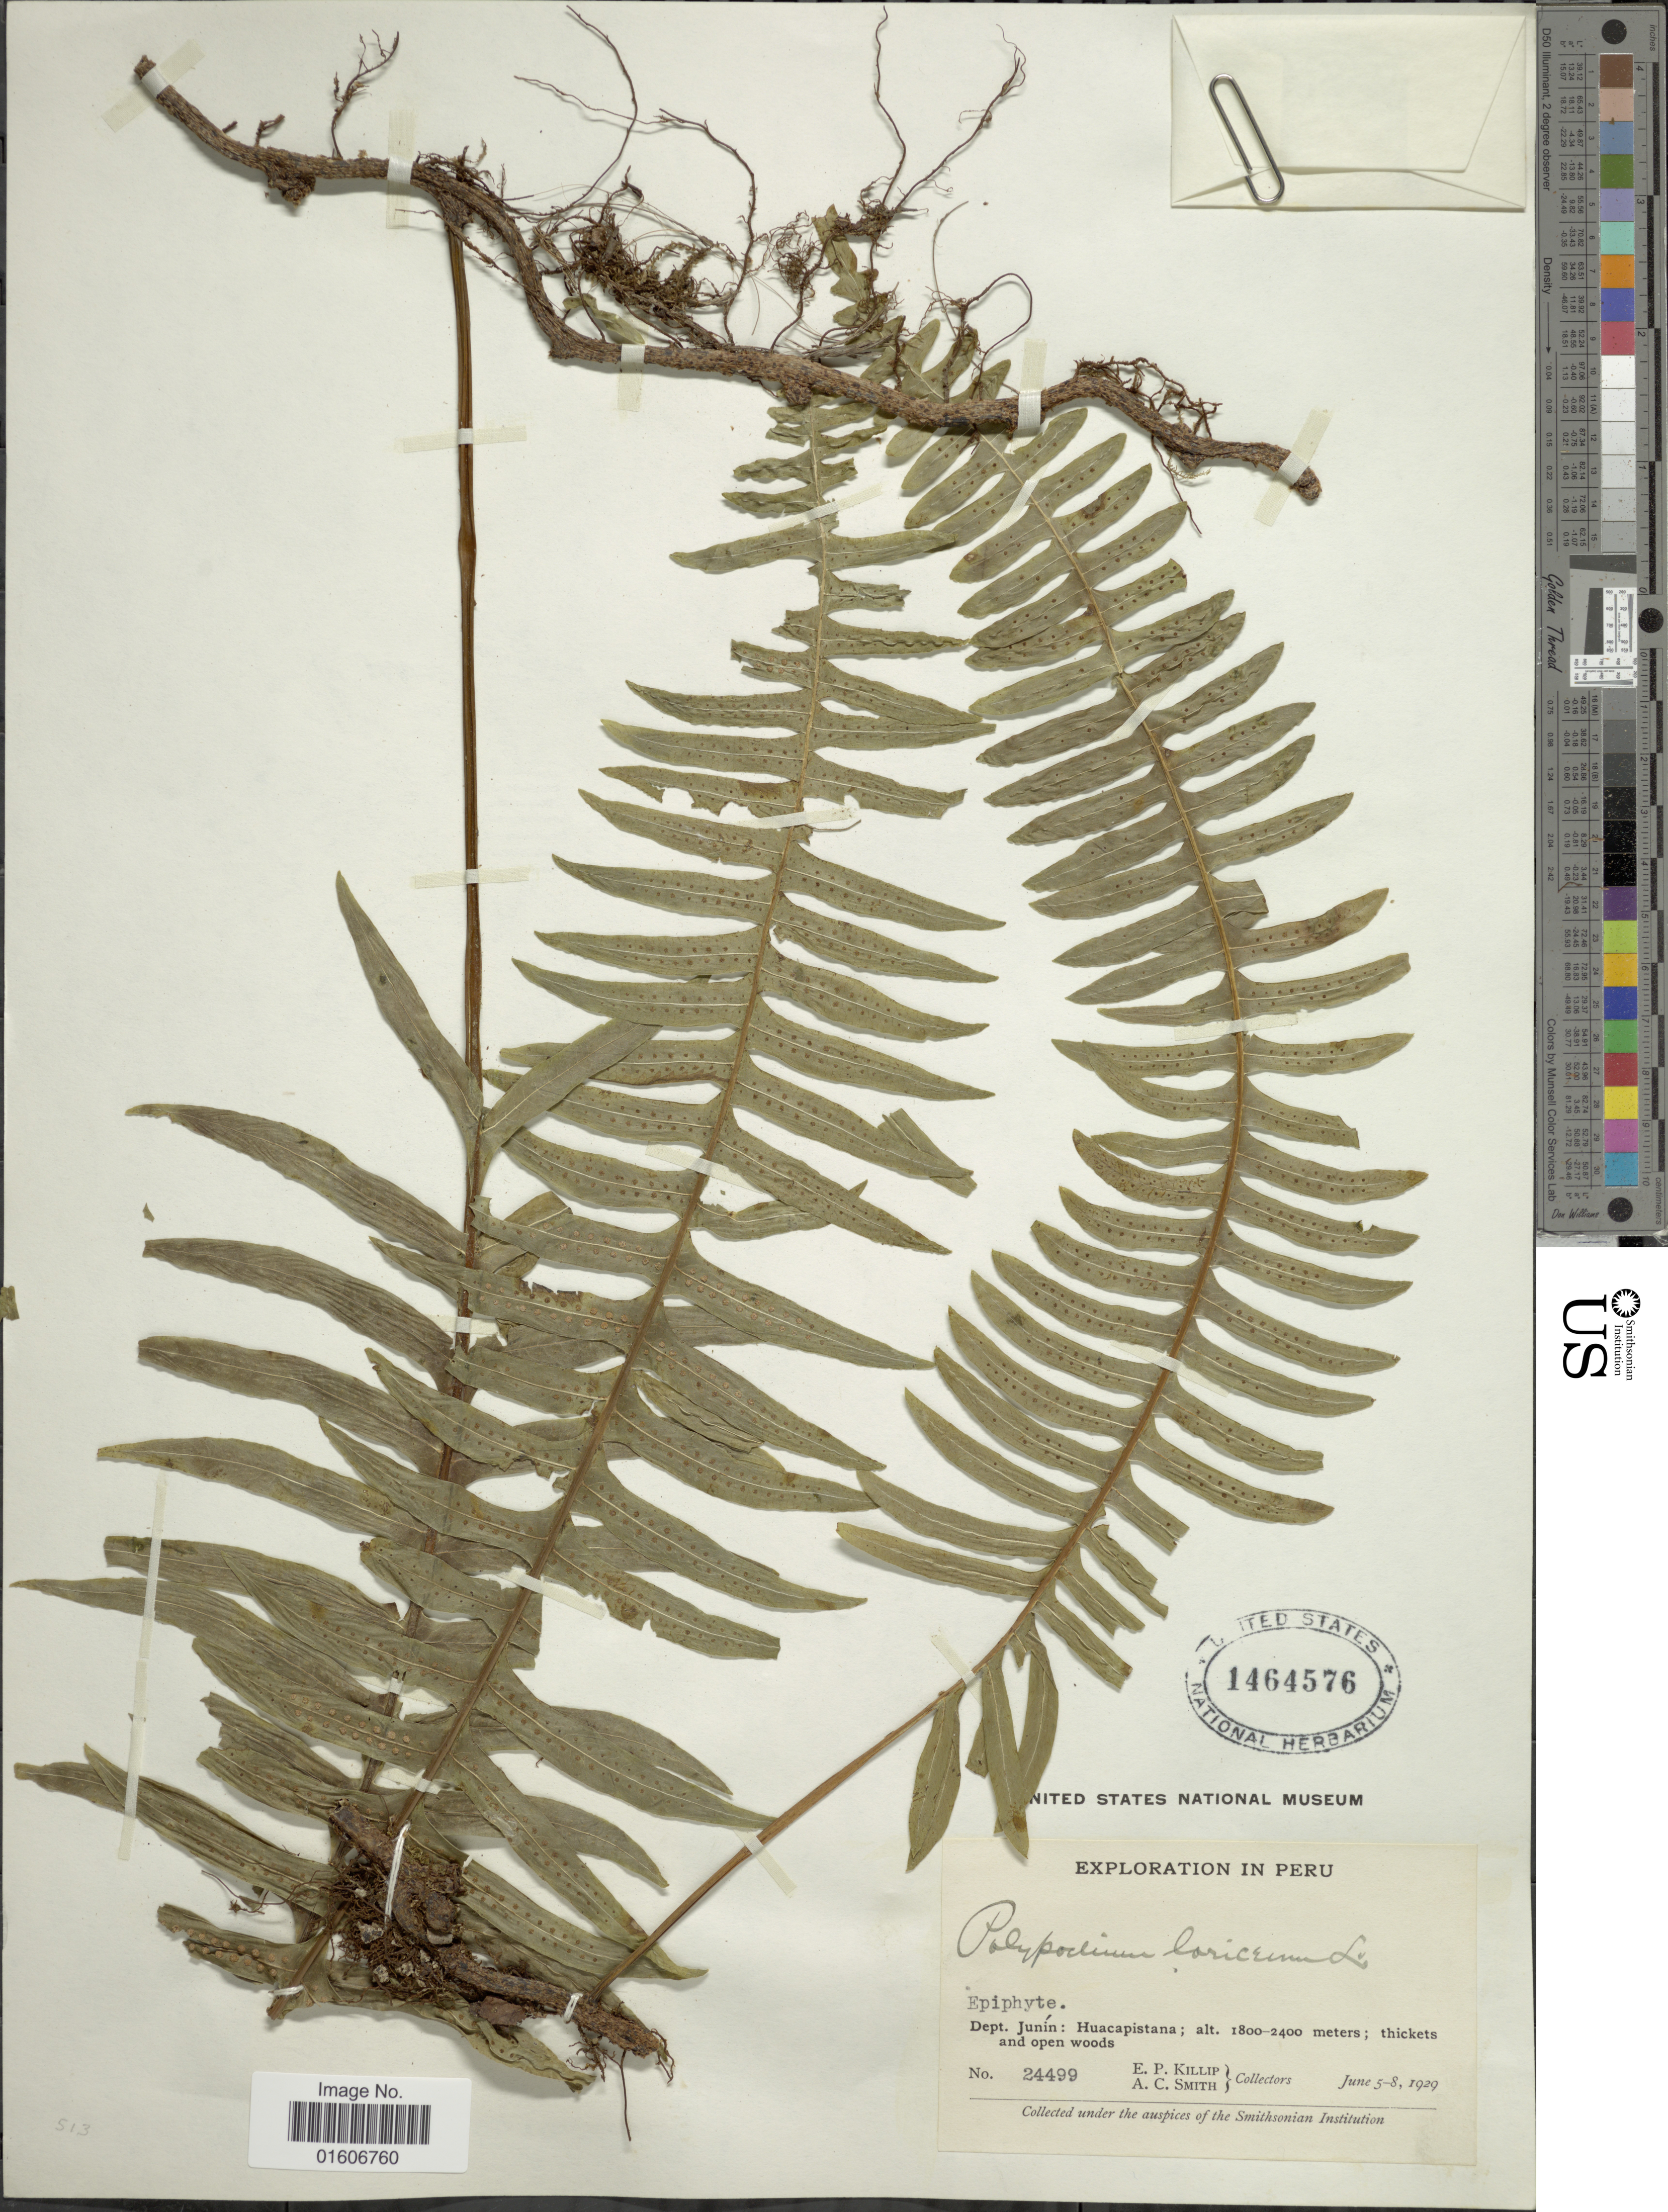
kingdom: Plantae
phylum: Tracheophyta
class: Polypodiopsida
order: Polypodiales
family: Polypodiaceae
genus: Serpocaulon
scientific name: Serpocaulon loriceum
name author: (L.) A.R. Sm.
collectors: E. P. Killip & A. C. Smith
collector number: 24499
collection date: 1929-06-05/1929-06-08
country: Peru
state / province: Junín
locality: Dept. Junín: Huacapistana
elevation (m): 1800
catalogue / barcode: US 1464576